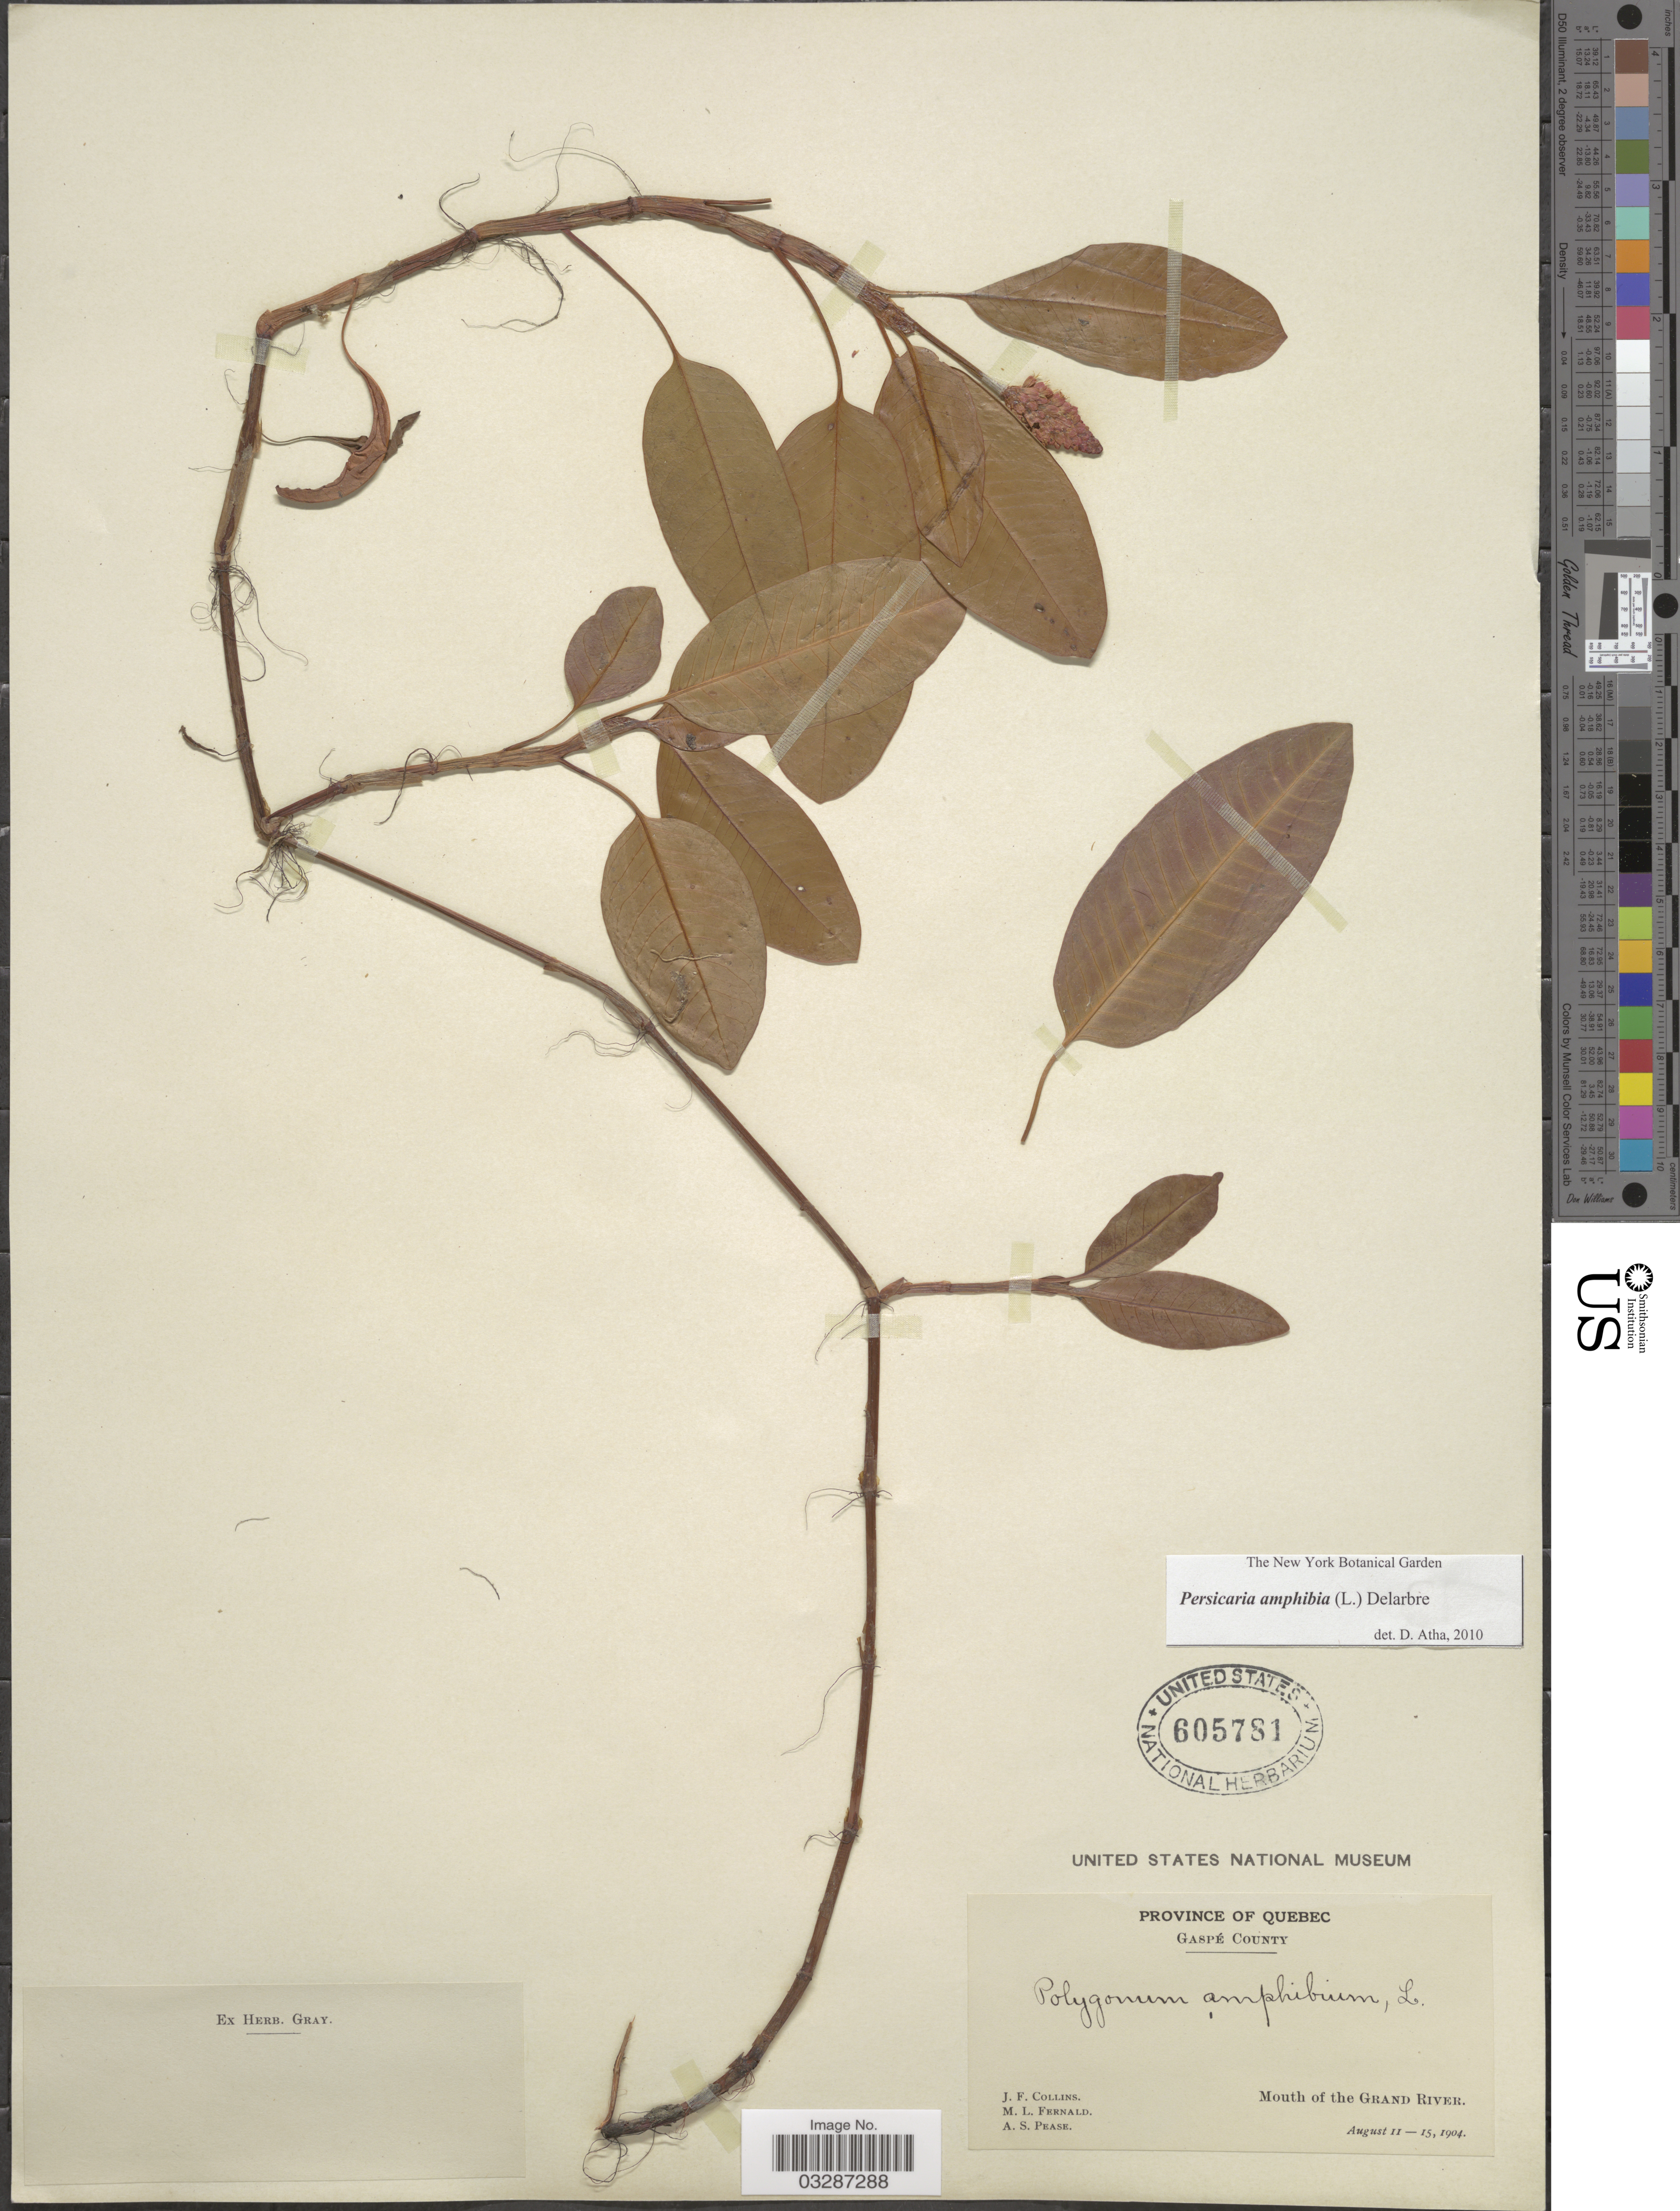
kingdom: Plantae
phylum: Tracheophyta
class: Magnoliopsida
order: Caryophyllales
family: Polygonaceae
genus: Persicaria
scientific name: Persicaria amphibia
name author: (L.) Delarbre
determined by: Atha, D. E.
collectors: J. Collins, M. L. Fernald & A. S. Pease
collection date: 1904-08-11/1904-08-15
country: Canada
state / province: Quebec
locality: Gaspé County. Mouth of Grand River.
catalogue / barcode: US 605781